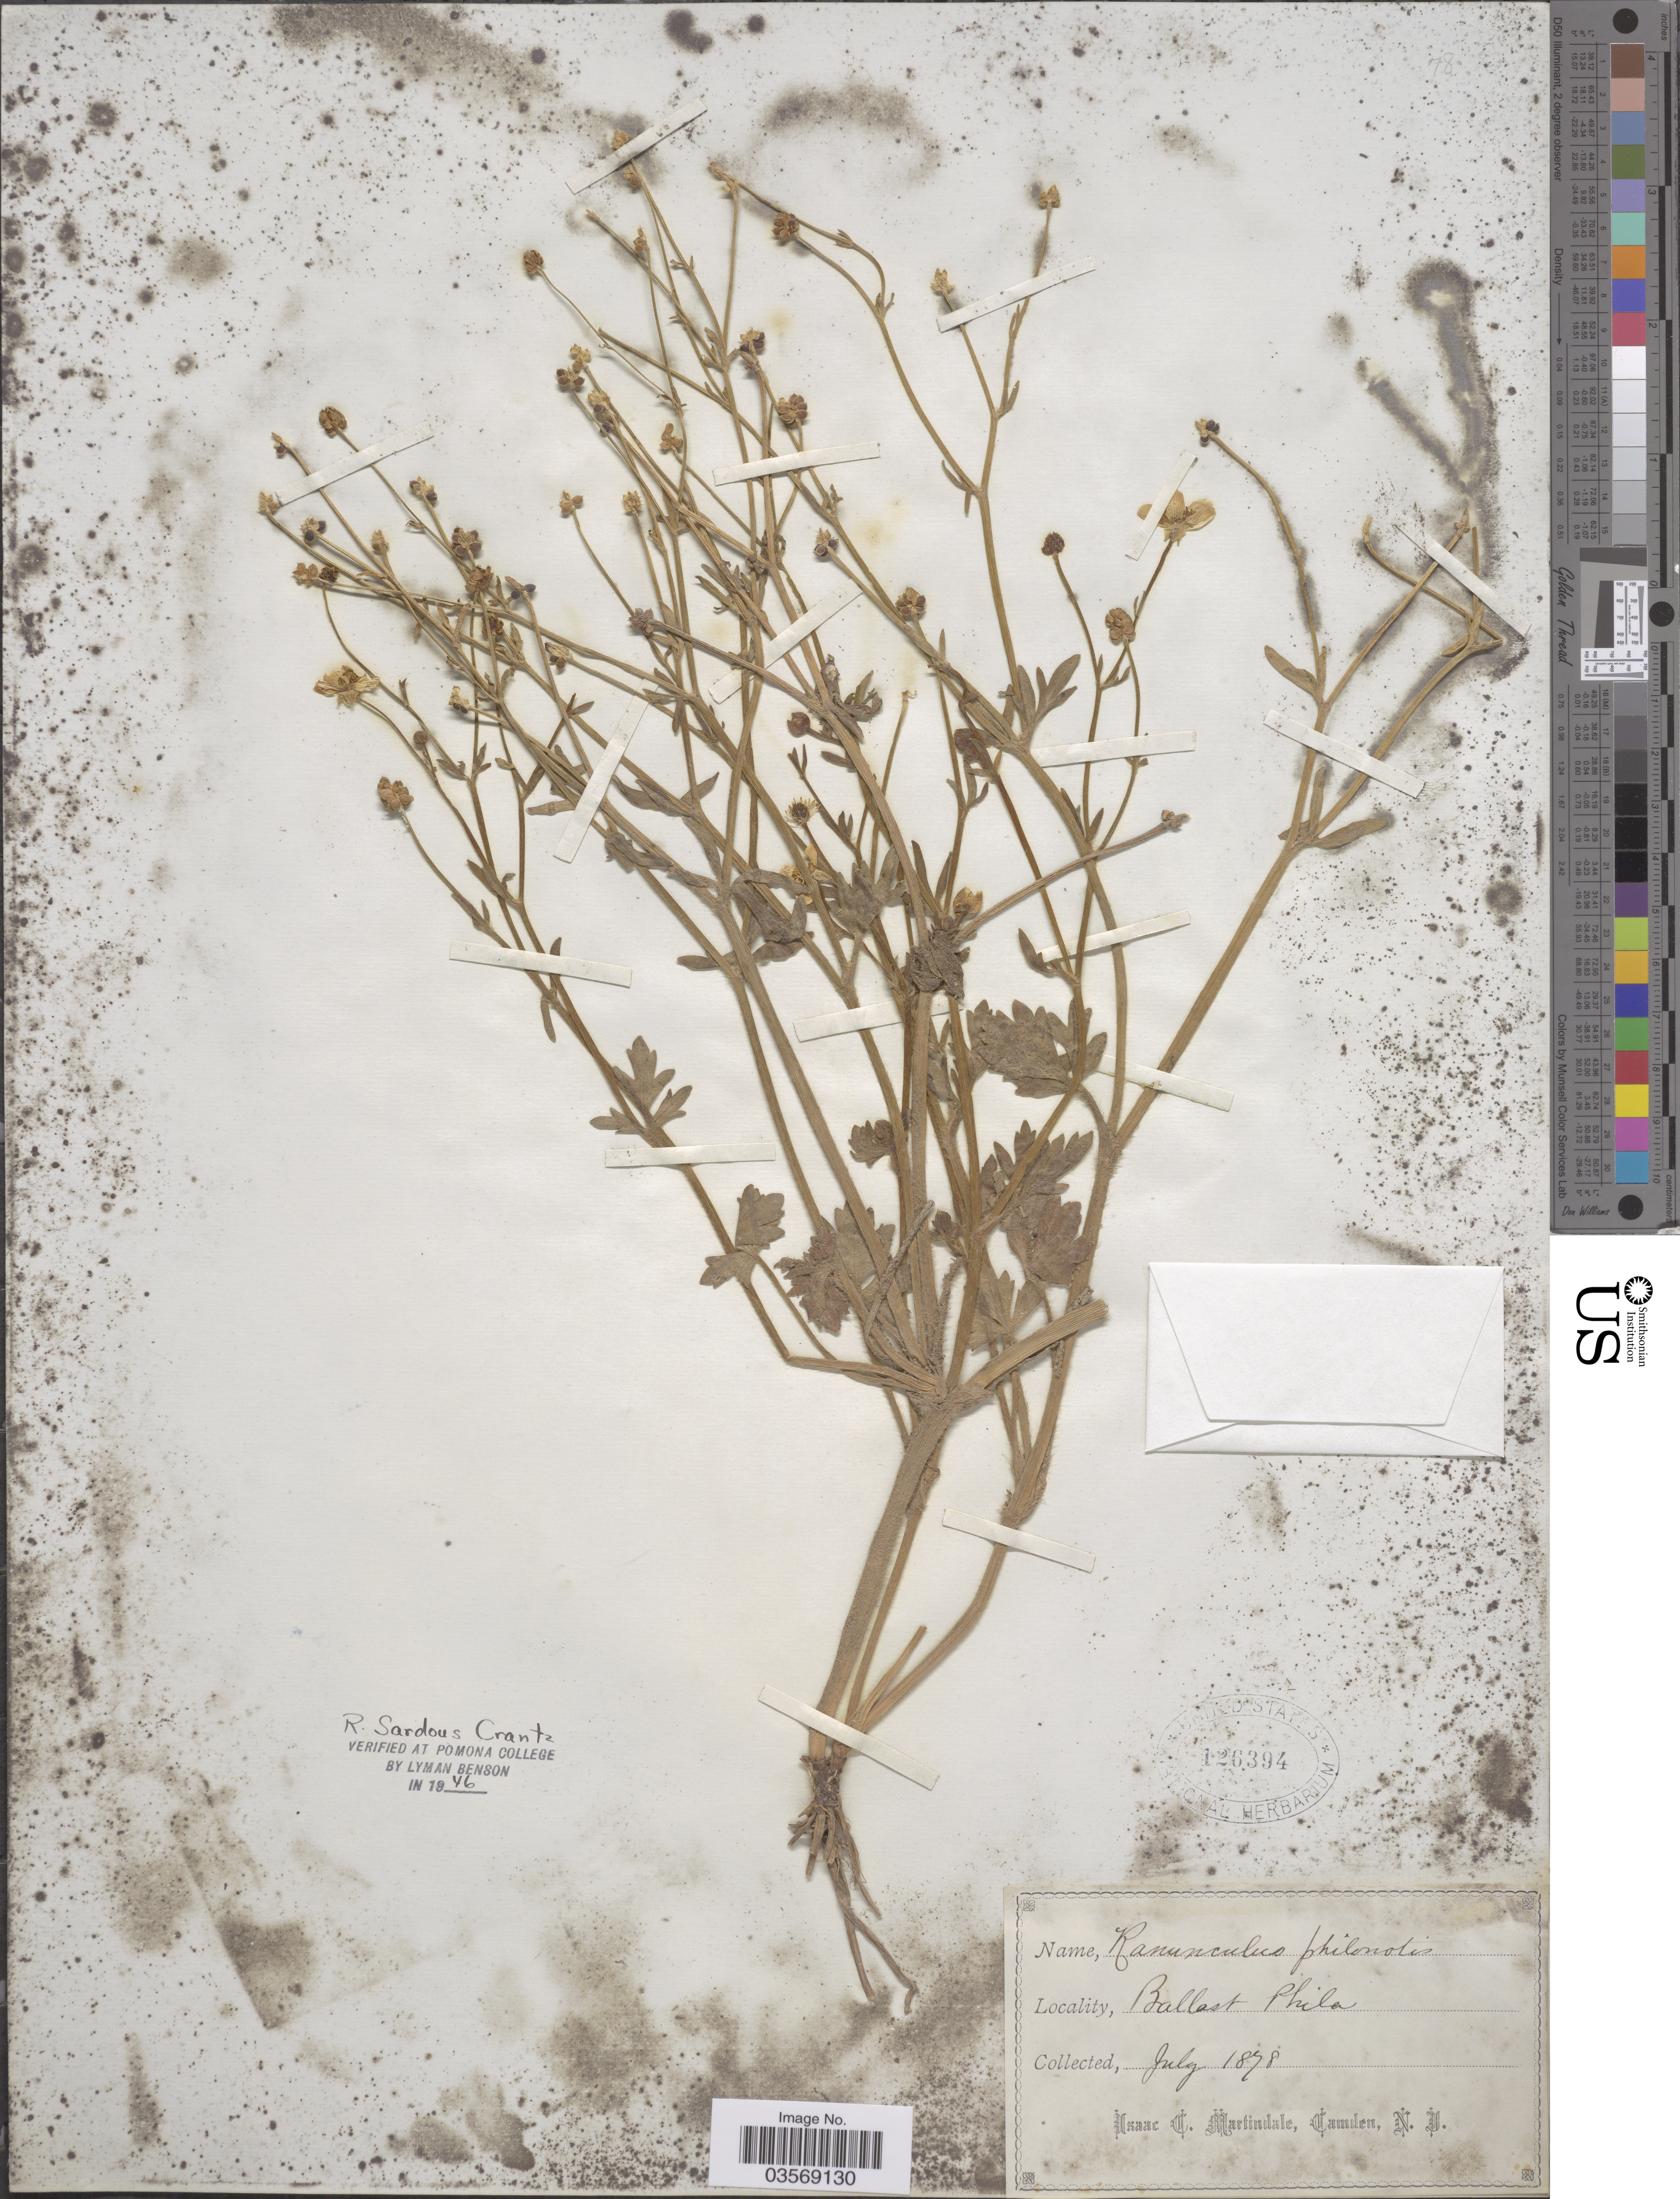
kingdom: Plantae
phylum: Tracheophyta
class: Magnoliopsida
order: Ranunculales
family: Ranunculaceae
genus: Ranunculus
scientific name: Ranunculus sardous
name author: Crantz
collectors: I. C. Martindale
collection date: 1878-07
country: United States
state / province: Pennsylvania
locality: Ballast Phila.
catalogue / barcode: US 126394